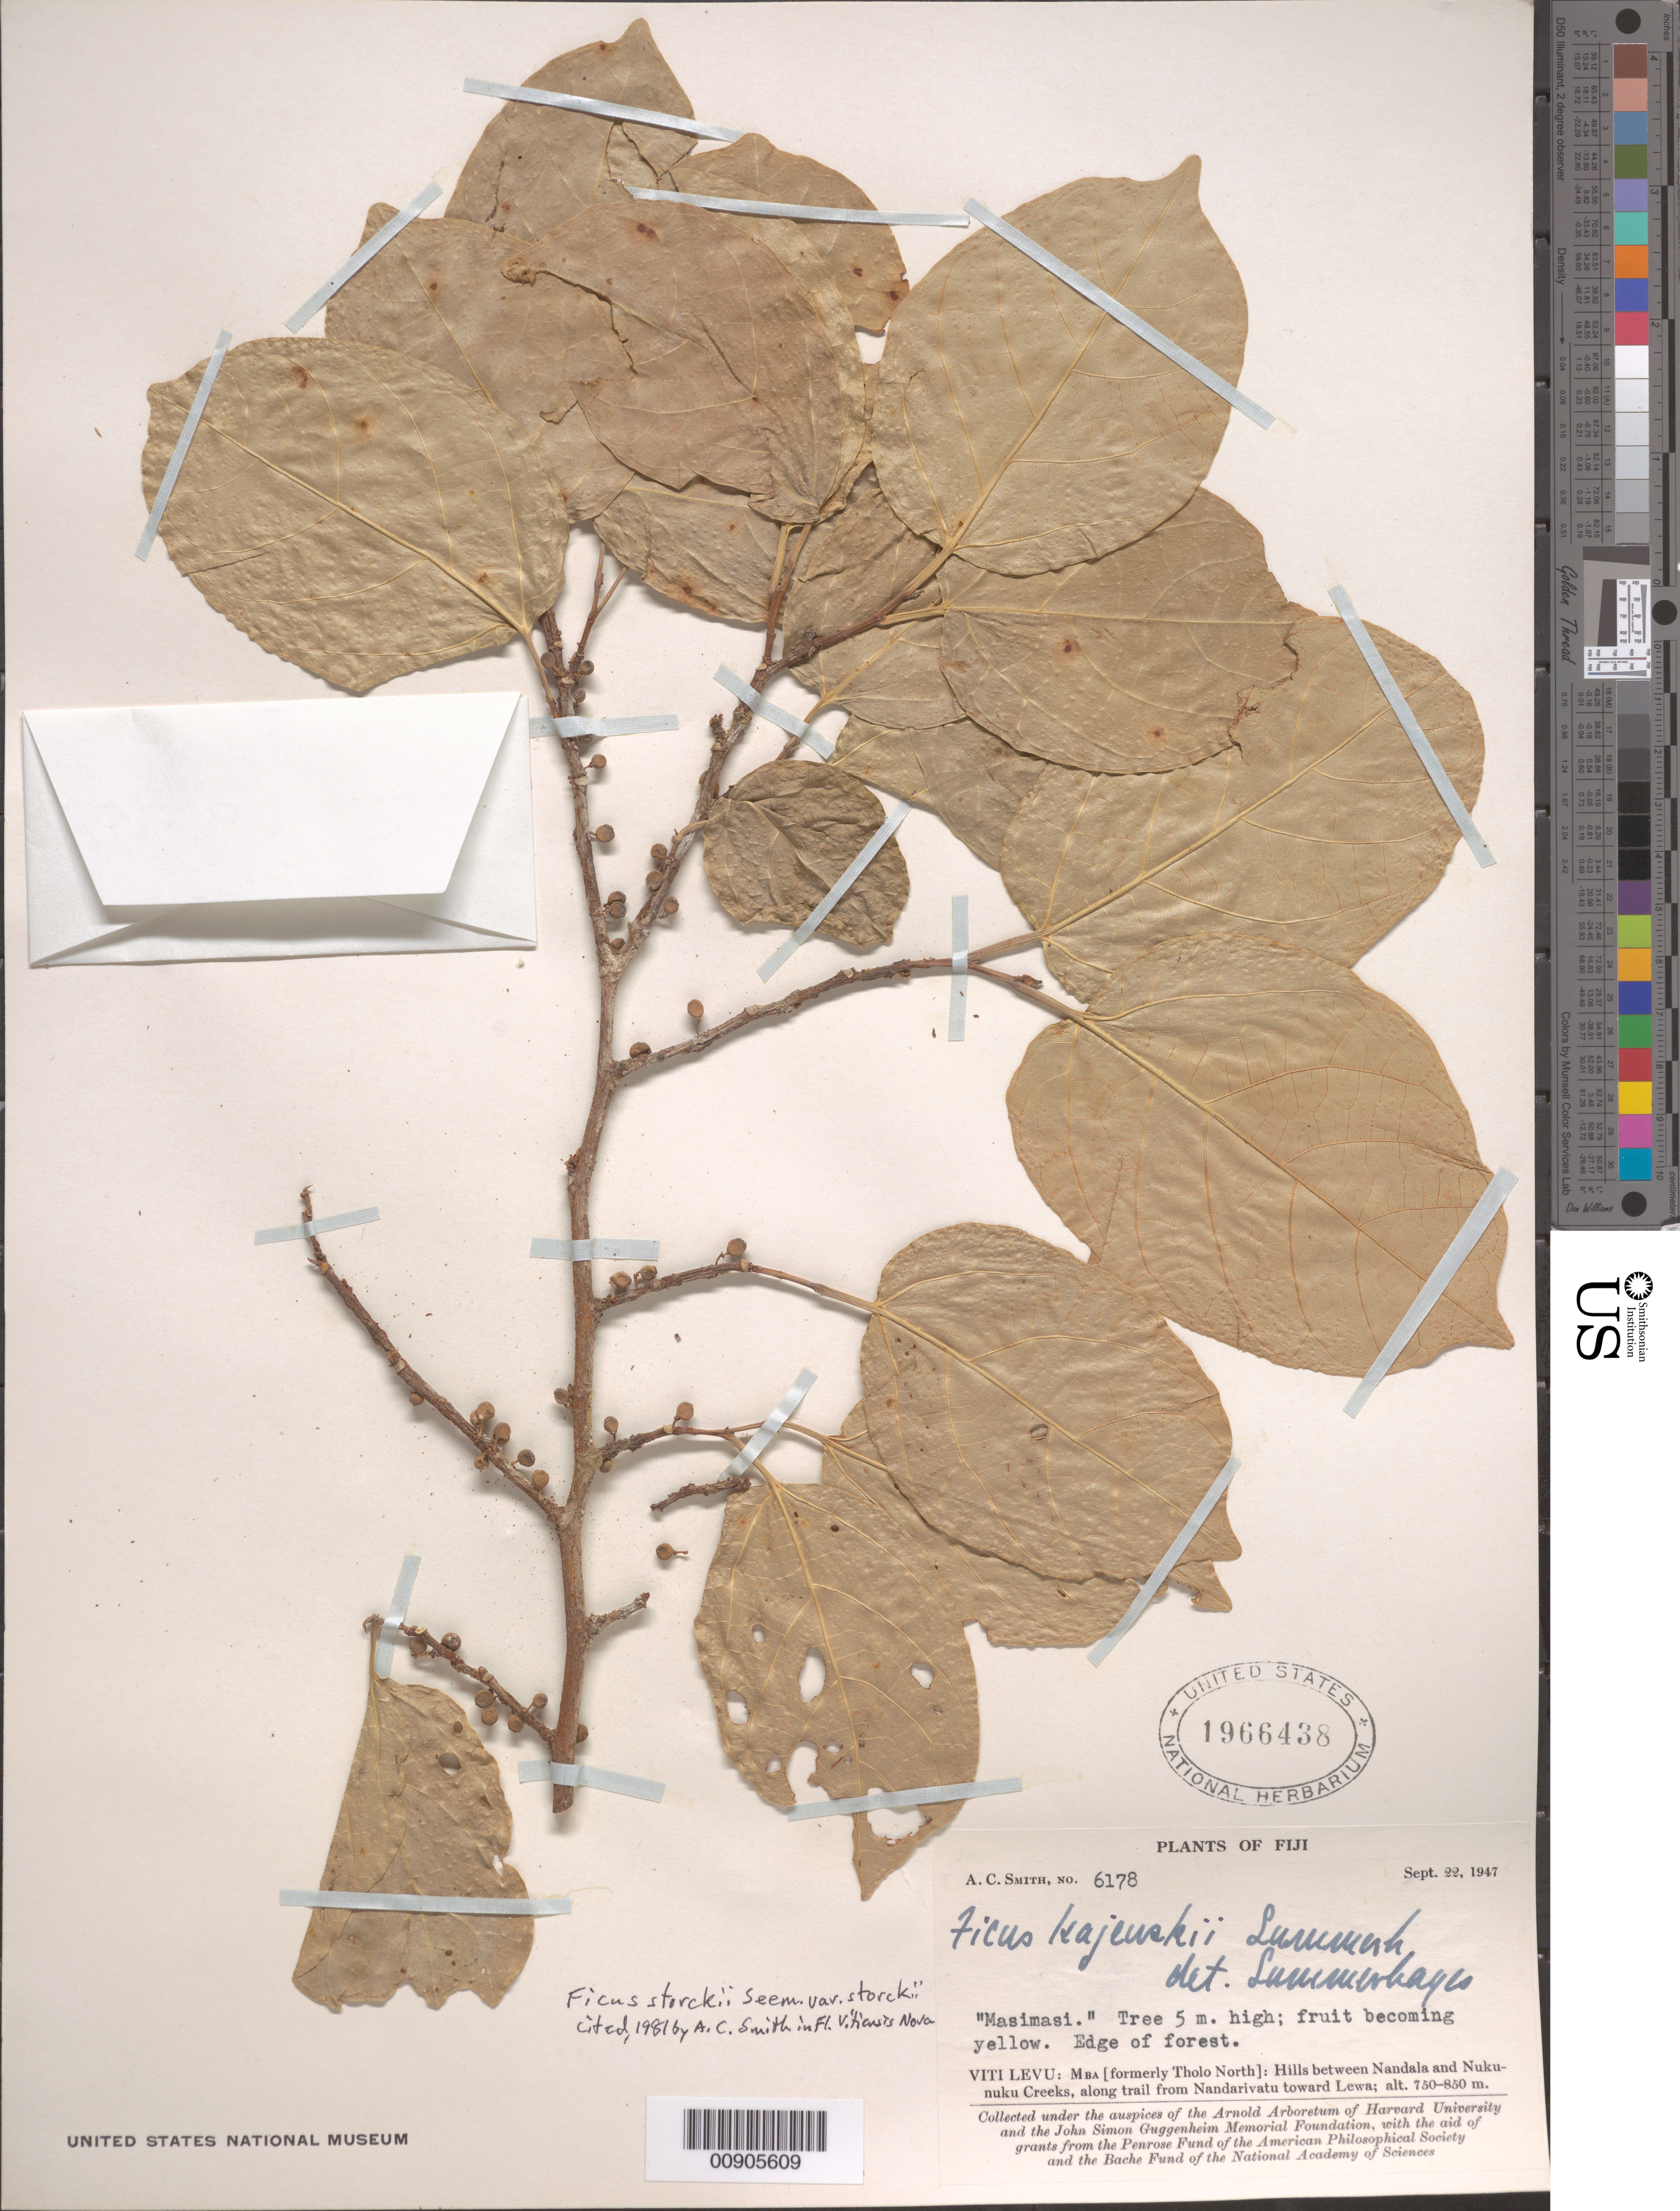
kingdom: Plantae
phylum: Tracheophyta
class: Magnoliopsida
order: Rosales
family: Moraceae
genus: Ficus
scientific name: Ficus storckii var. storckii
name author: Seem.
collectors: C. A. Smith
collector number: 6178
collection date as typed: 22 Sep 1947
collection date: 1947-09-22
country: Fiji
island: Viti Levu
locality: Mba[formerly Tholo North]; Hills between Nandala and Nukunuku Creek, alongtrail from Nandarivatu towad Lewa.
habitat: Edge of forest.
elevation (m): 750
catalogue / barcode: US 1966438